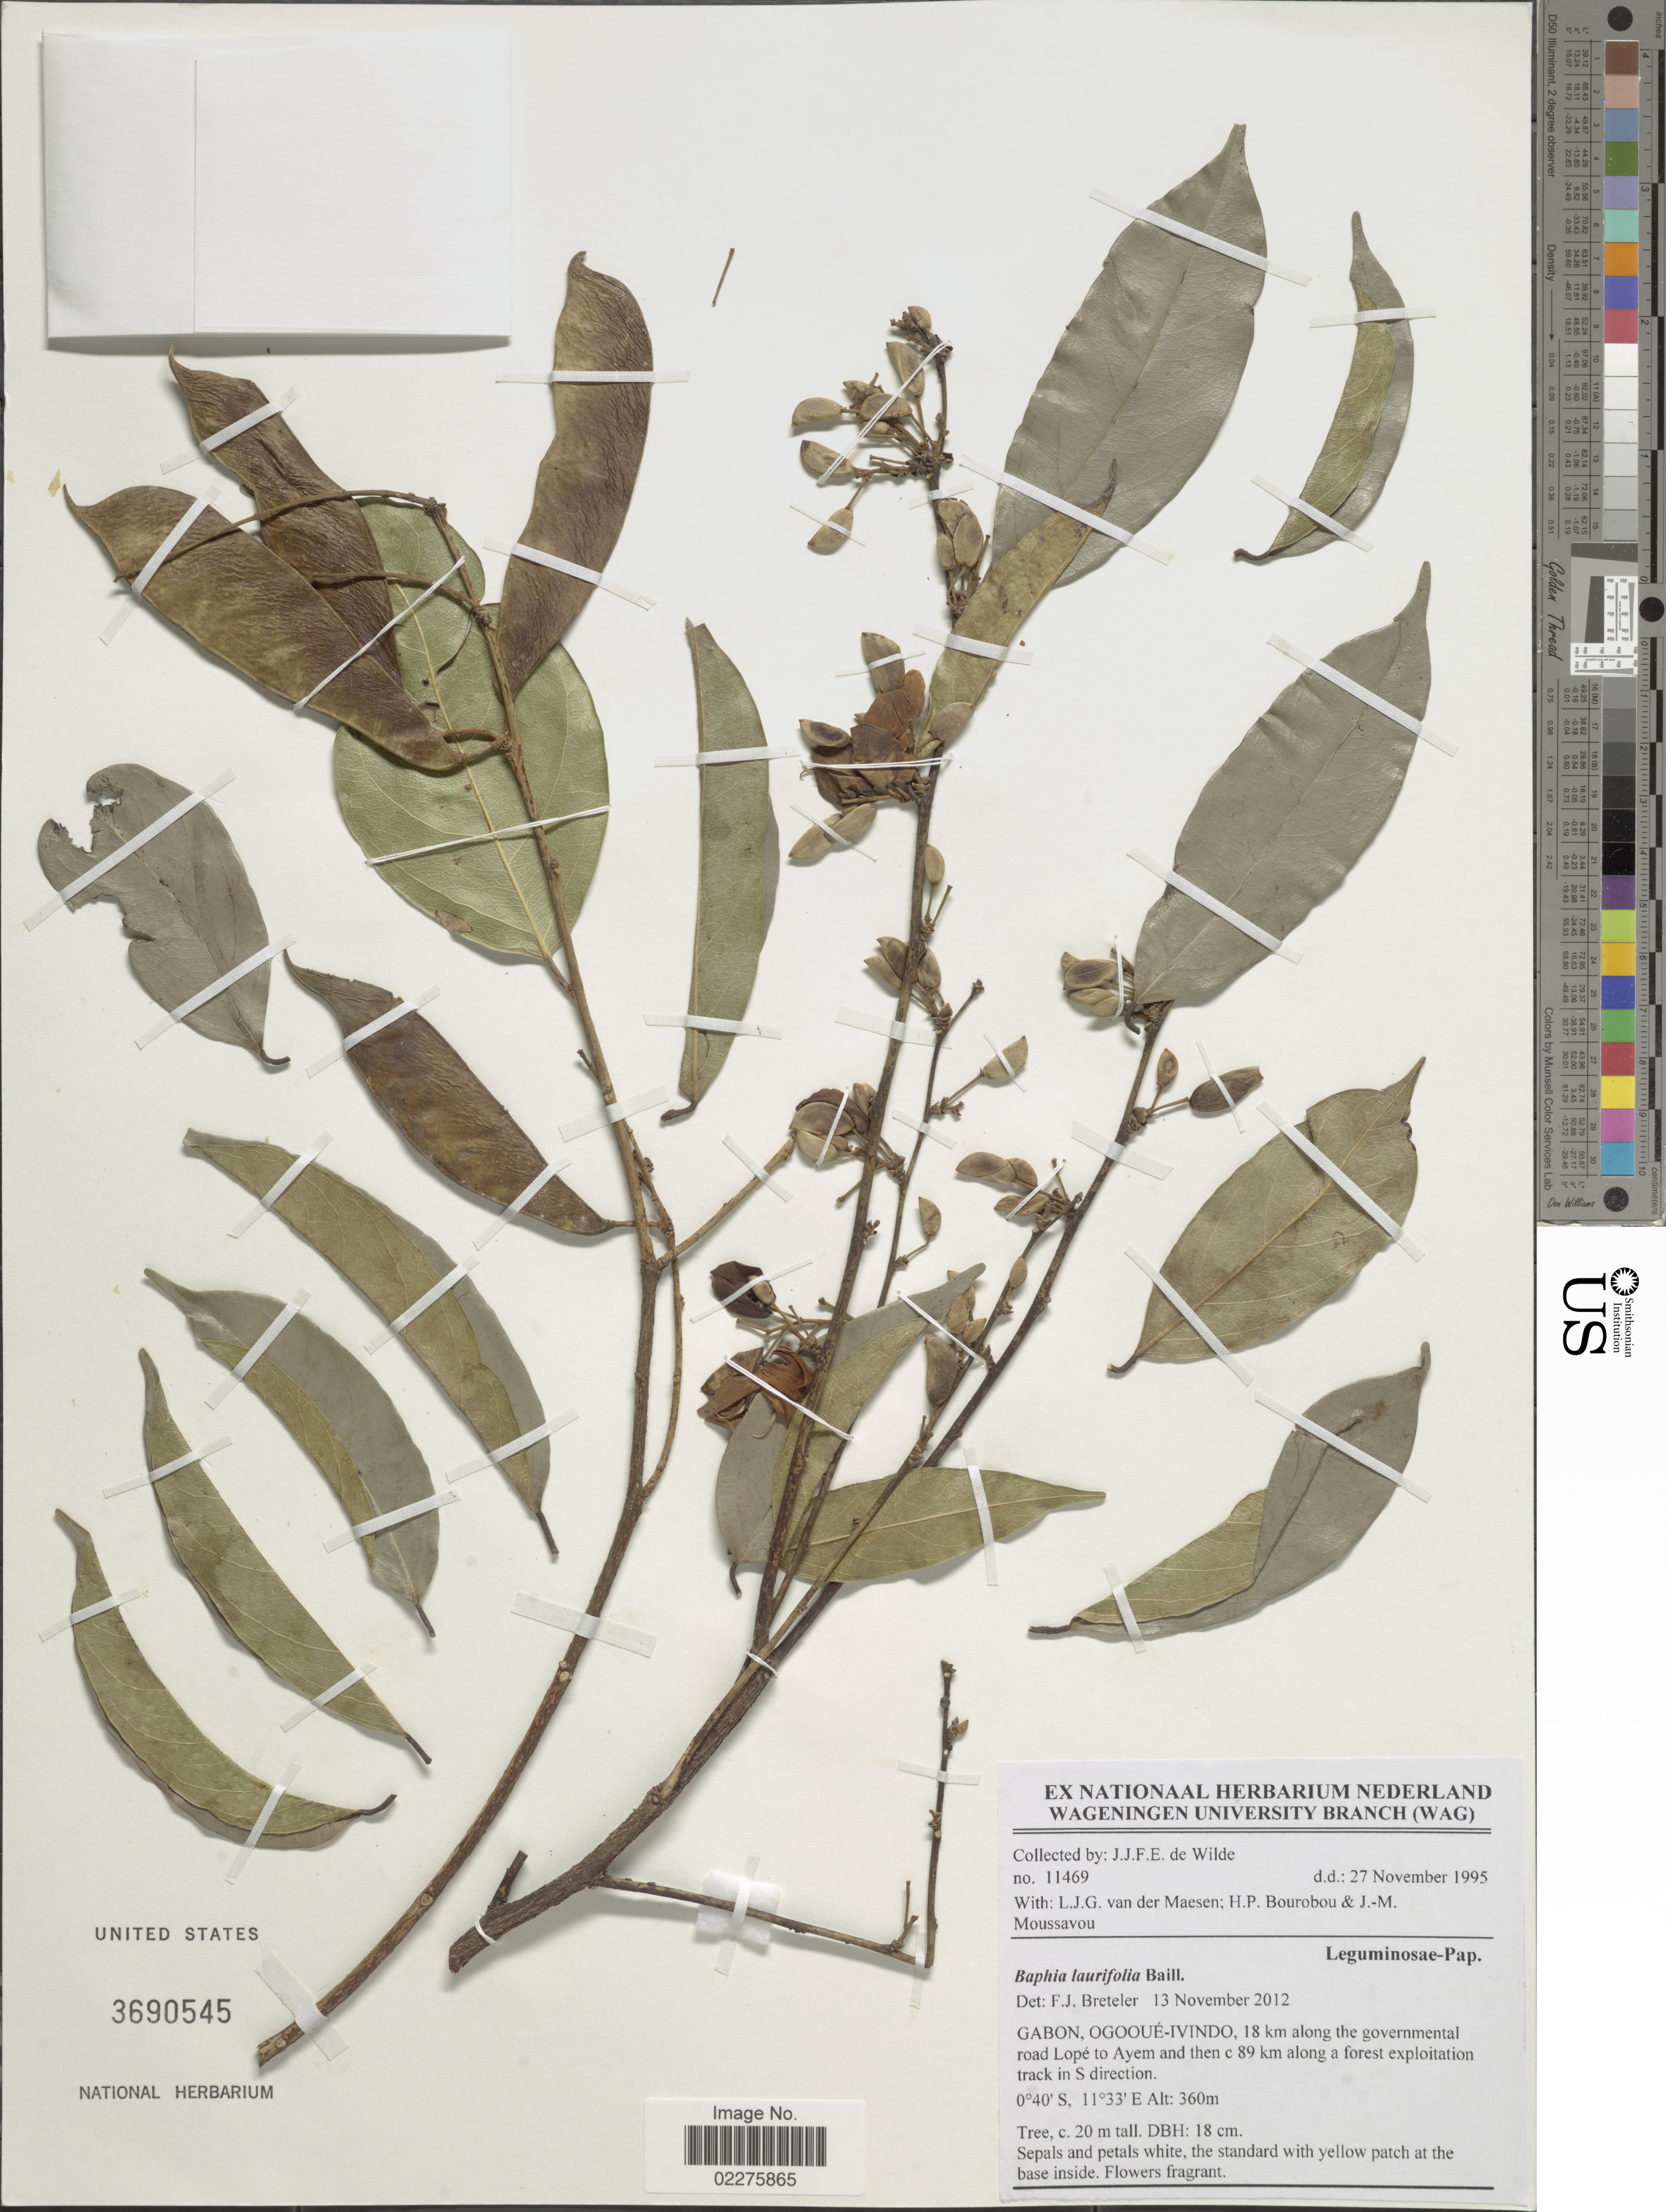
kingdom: Plantae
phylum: Tracheophyta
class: Magnoliopsida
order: Fabales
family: Fabaceae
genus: Baphia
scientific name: Baphia laurifolia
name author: Baill.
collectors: J.J. de Wilde, L. van der Maesen, H. Bourobou Bourobou & J. Moussavou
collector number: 11469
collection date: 1995-11-27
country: Gabon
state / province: Ogooue-Ivindo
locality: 18 km along the governmental road Lope to Ayem and then c 89 km along a forest exploitation track in S direction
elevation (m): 360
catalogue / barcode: US 3690545